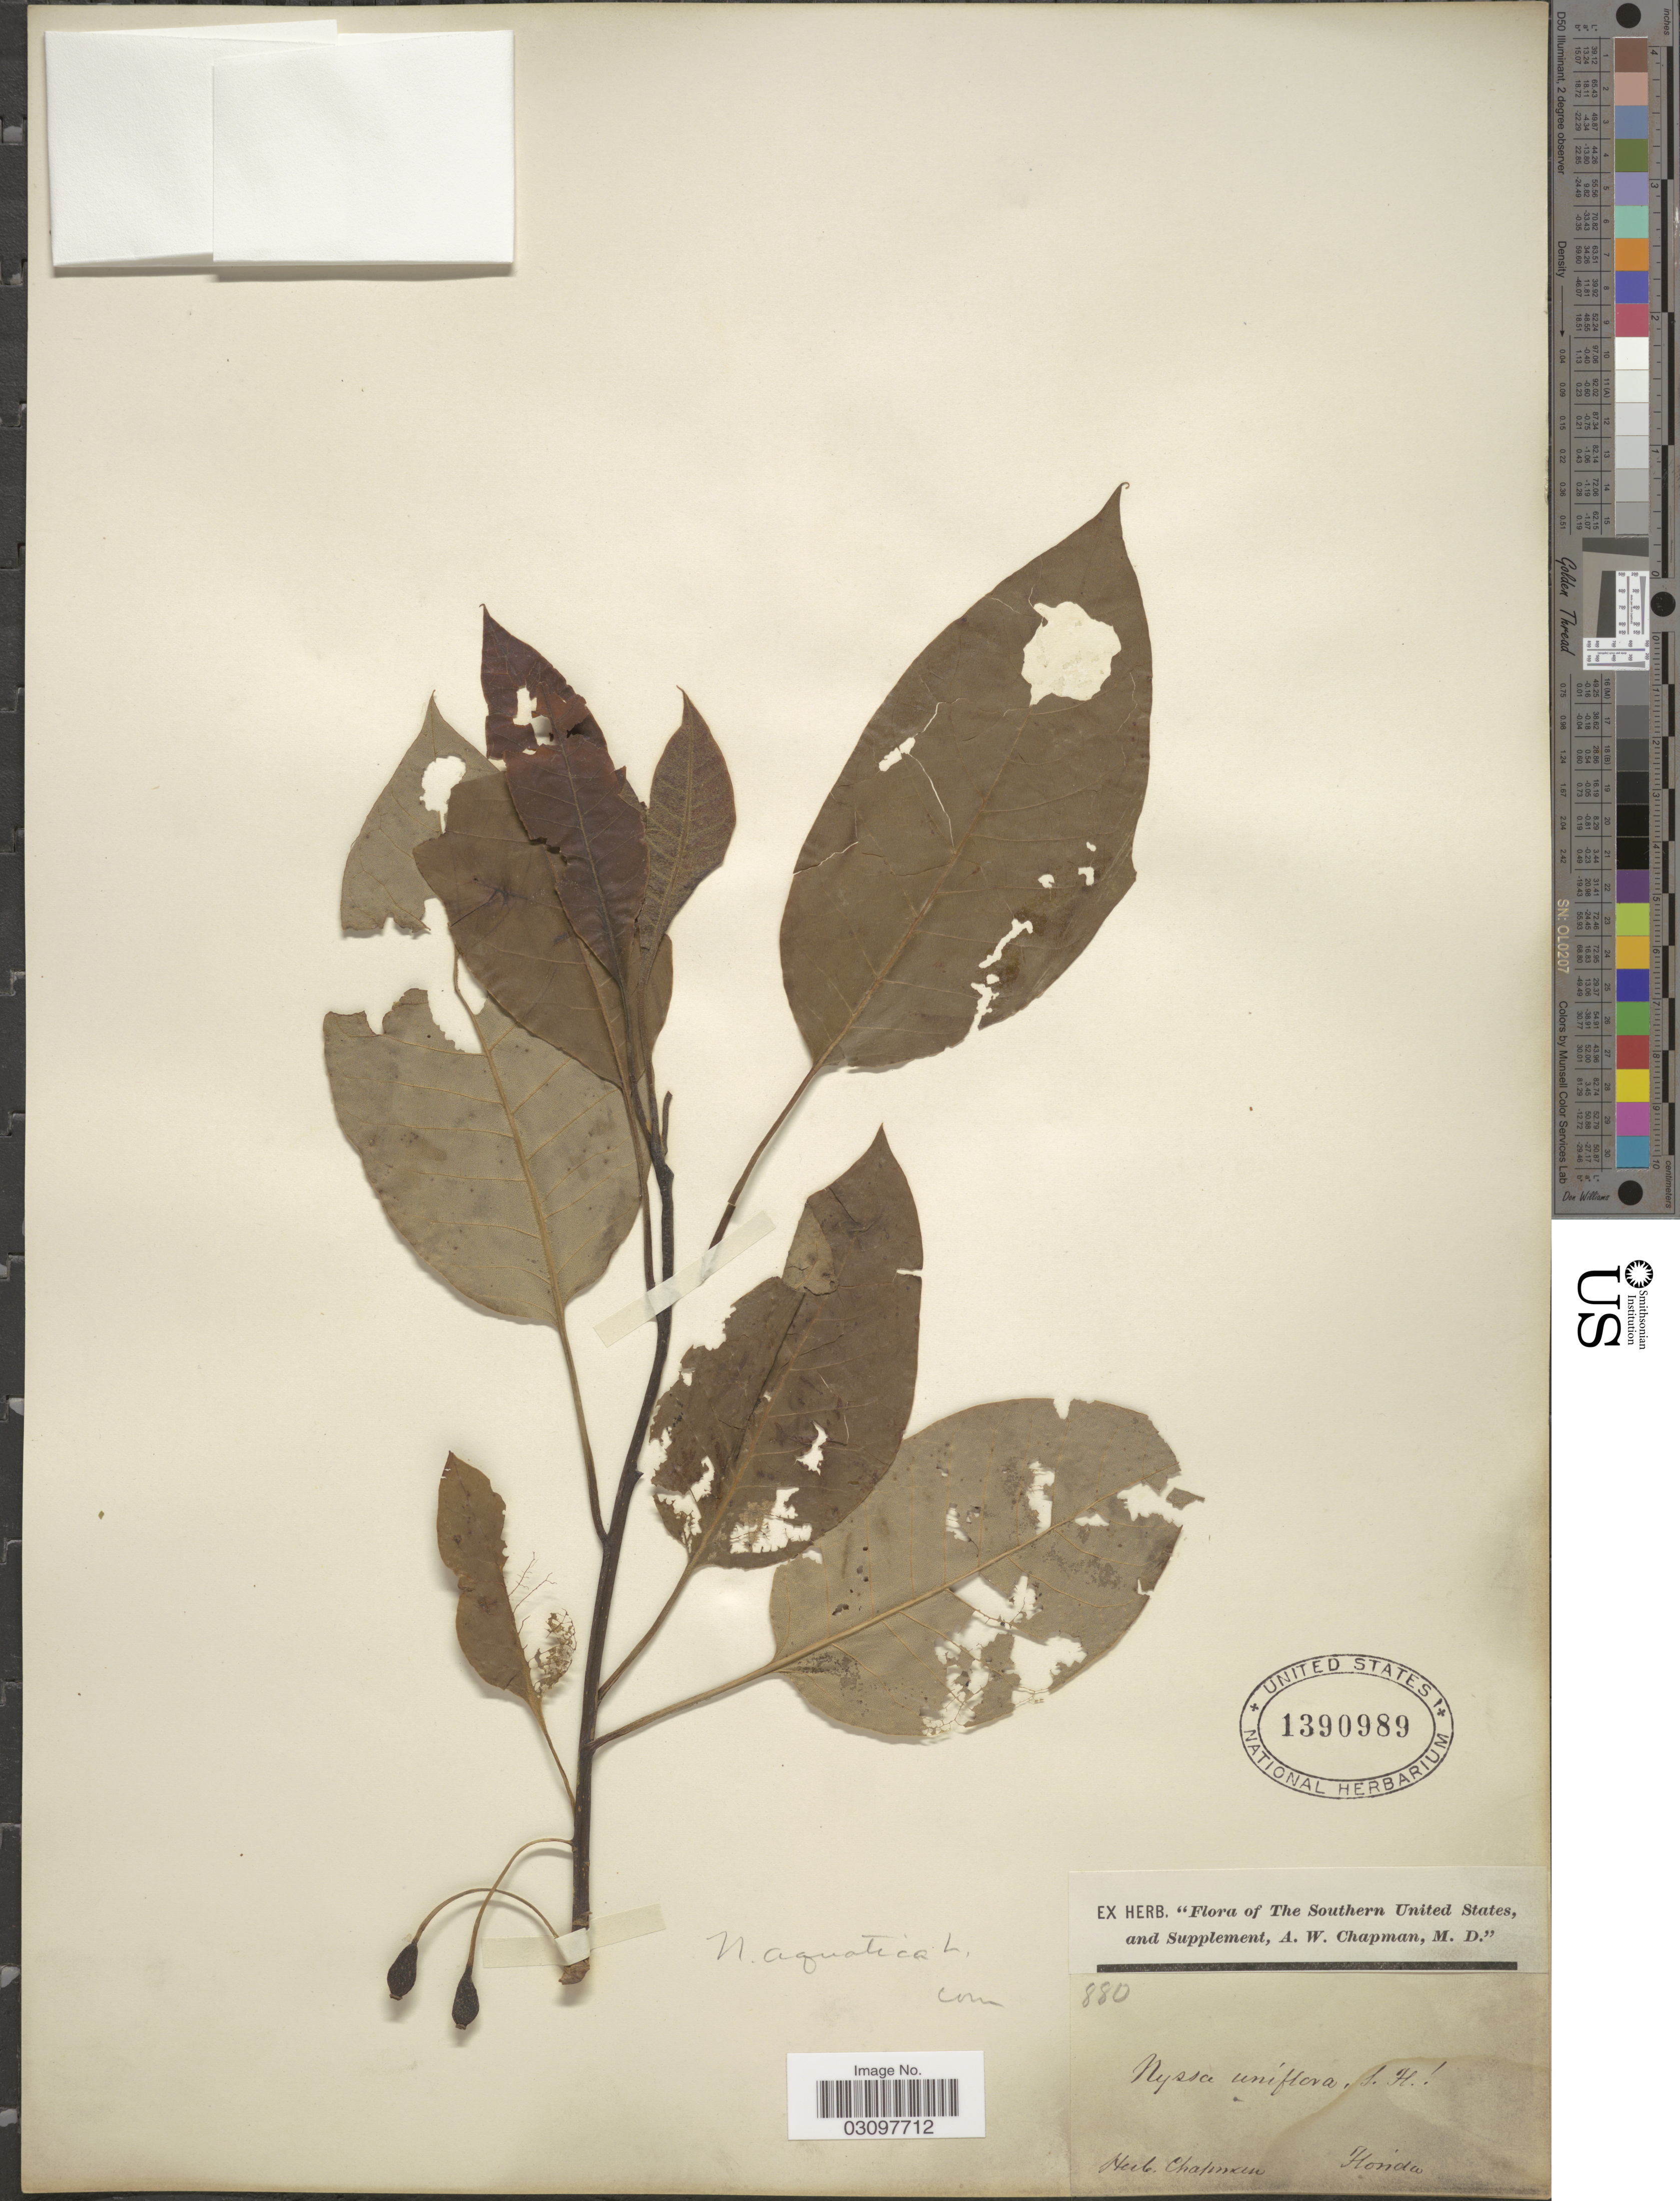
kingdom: Plantae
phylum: Tracheophyta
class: Magnoliopsida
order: Cornales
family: Nyssaceae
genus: Nyssa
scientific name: Nyssa aquatica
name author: L.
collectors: ex herb. A.W. Chapman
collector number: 880?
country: United States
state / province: Florida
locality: Southern United States.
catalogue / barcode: US 1390989